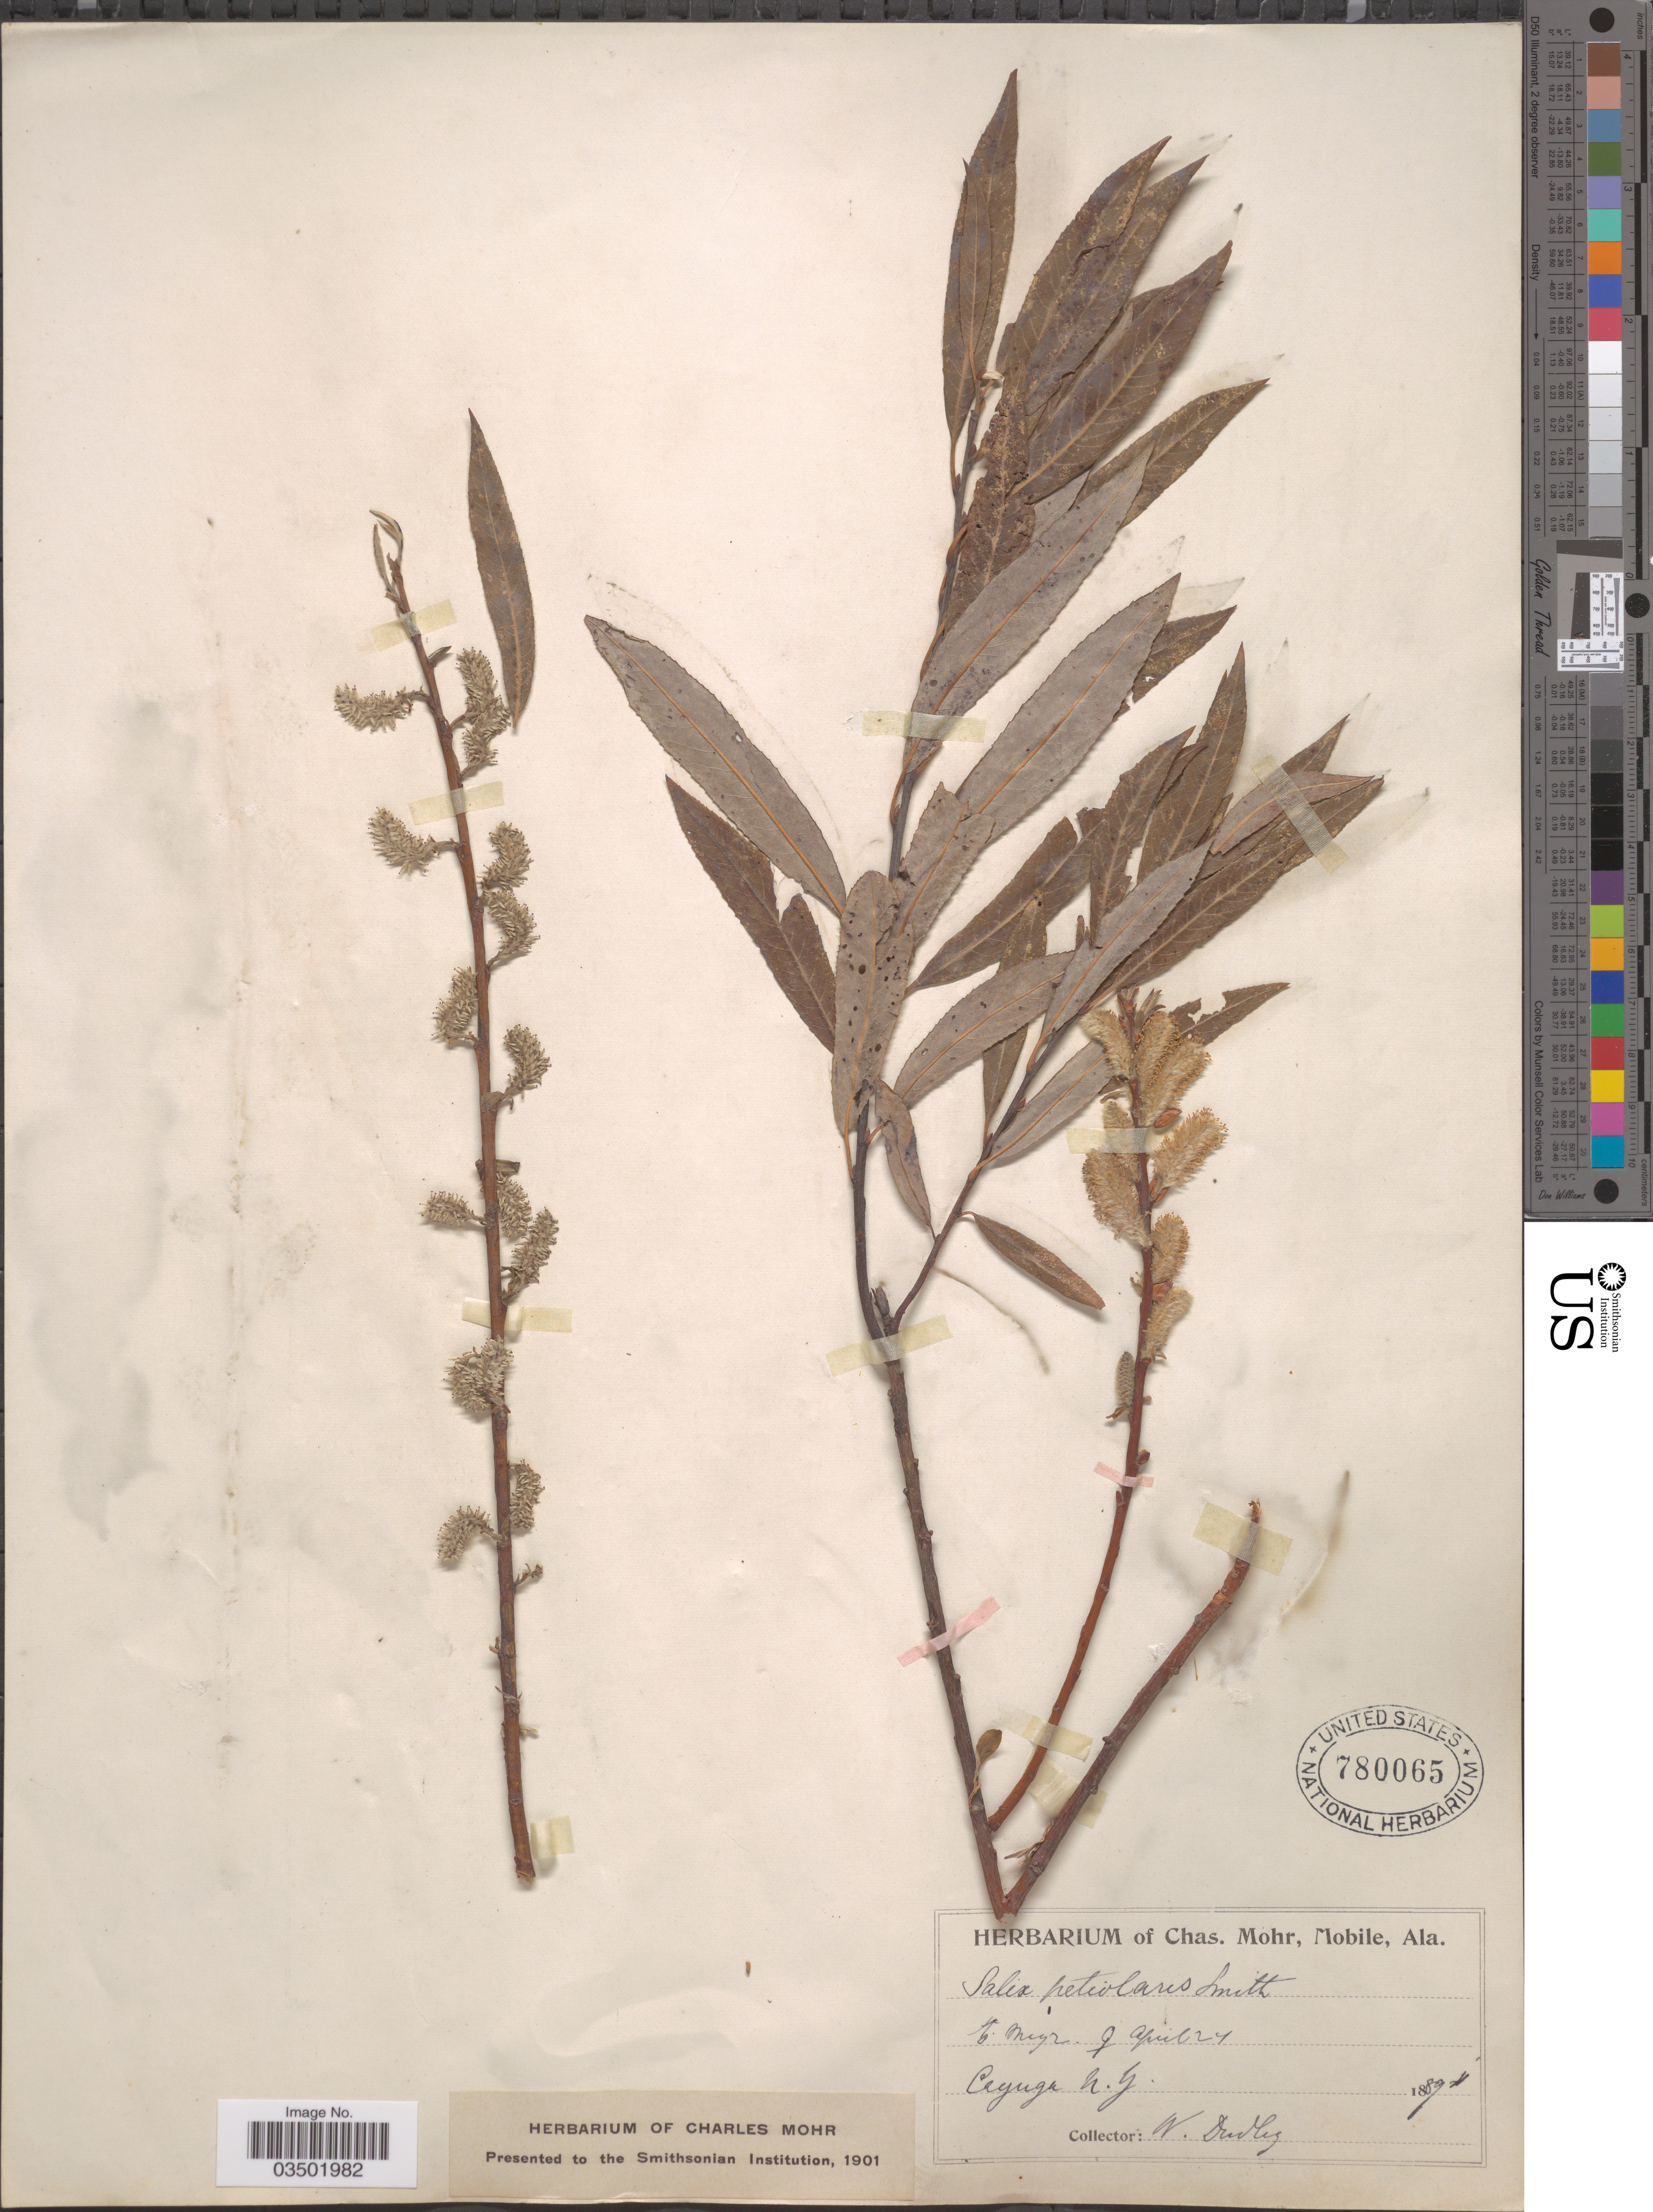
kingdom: Plantae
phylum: Tracheophyta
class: Magnoliopsida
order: Malpighiales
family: Salicaceae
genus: Salix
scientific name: Salix petiolaris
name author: Sm.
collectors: W. Dudley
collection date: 1894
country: United States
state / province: New York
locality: Cayuga.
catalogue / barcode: US 780065